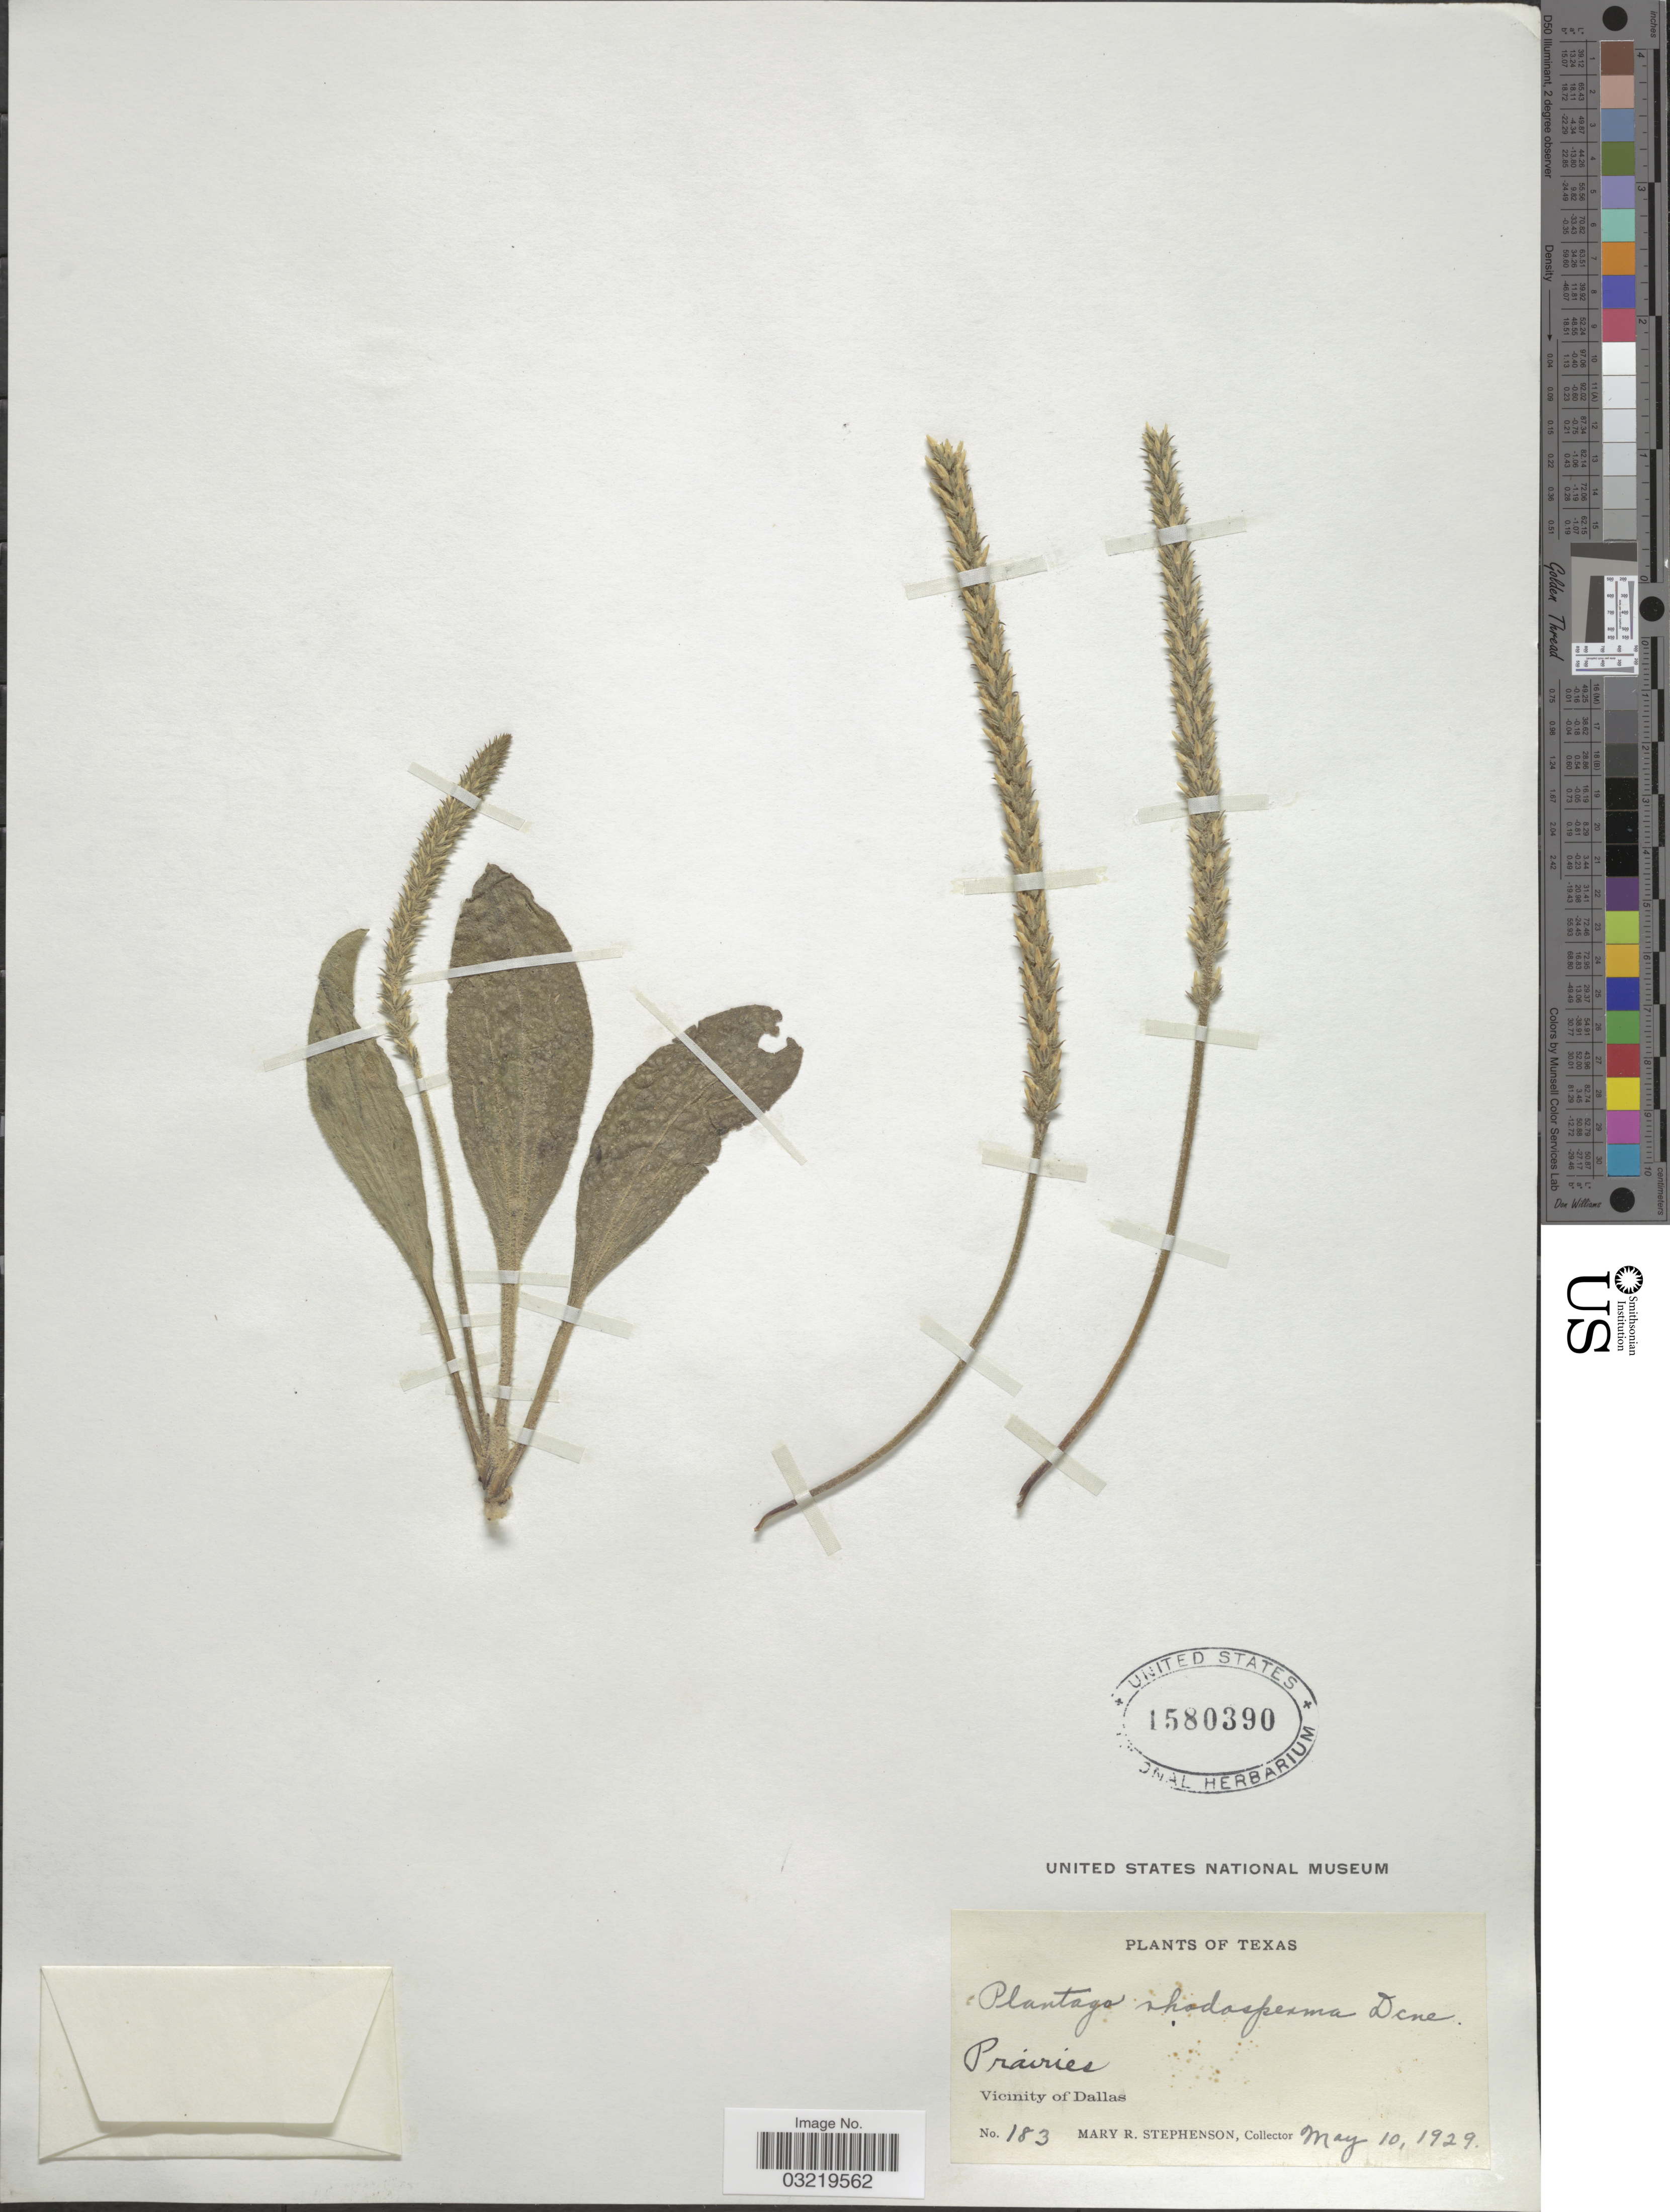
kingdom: Plantae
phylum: Tracheophyta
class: Magnoliopsida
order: Lamiales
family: Plantaginaceae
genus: Plantago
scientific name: Plantago rhodosperma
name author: Decne.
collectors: M. Stephenson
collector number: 183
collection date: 1929-05-10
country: United States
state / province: Texas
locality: Vicinity of Dallas.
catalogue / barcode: US 1580390